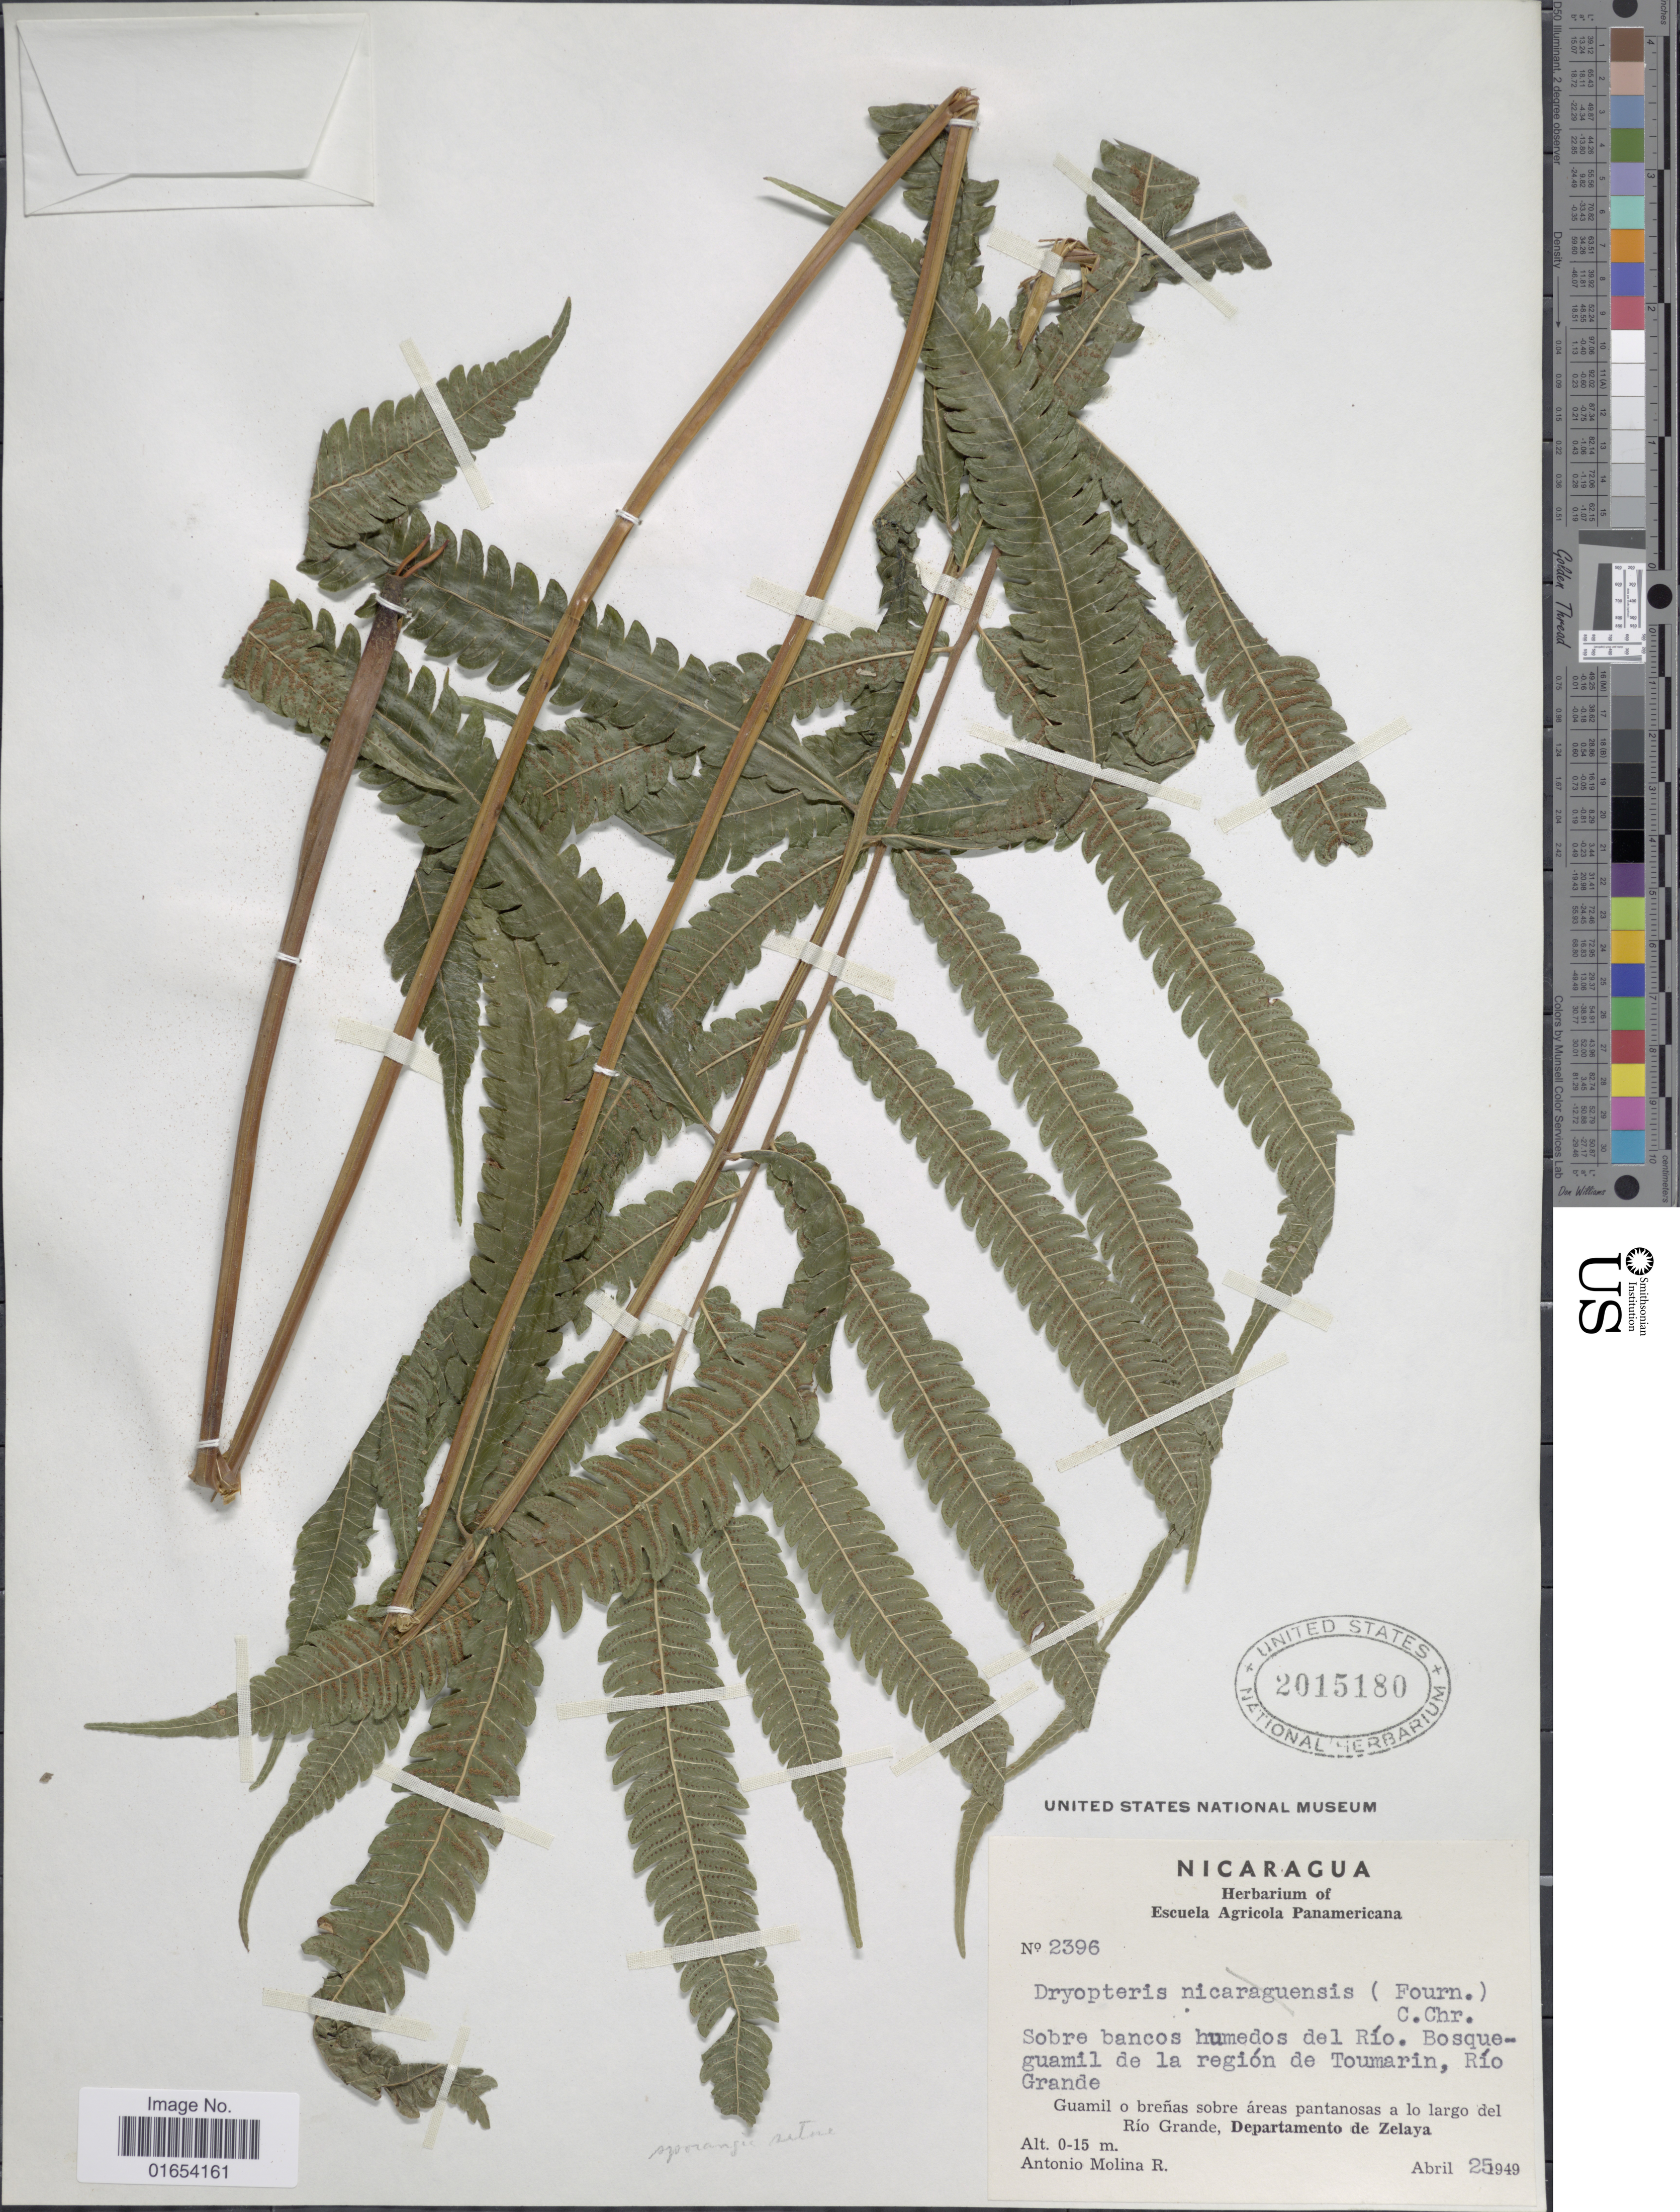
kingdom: Plantae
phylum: Tracheophyta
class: Polypodiopsida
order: Polypodiales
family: Thelypteridaceae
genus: Goniopteris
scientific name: Goniopteris nicaraguensis (C. Chr.) comb. nov., ined 2015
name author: (C. Chr.)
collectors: A. Molina R.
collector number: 2396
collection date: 1949-04-25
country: Nicaragua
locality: Sobre bancos humedos del Rio. Bosquegaumil de la region de Toumarin, Rio Grande, Guamil o brenas sobre areas pantanosas a lo largo del Rio Grande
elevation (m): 0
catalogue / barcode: US 2015180